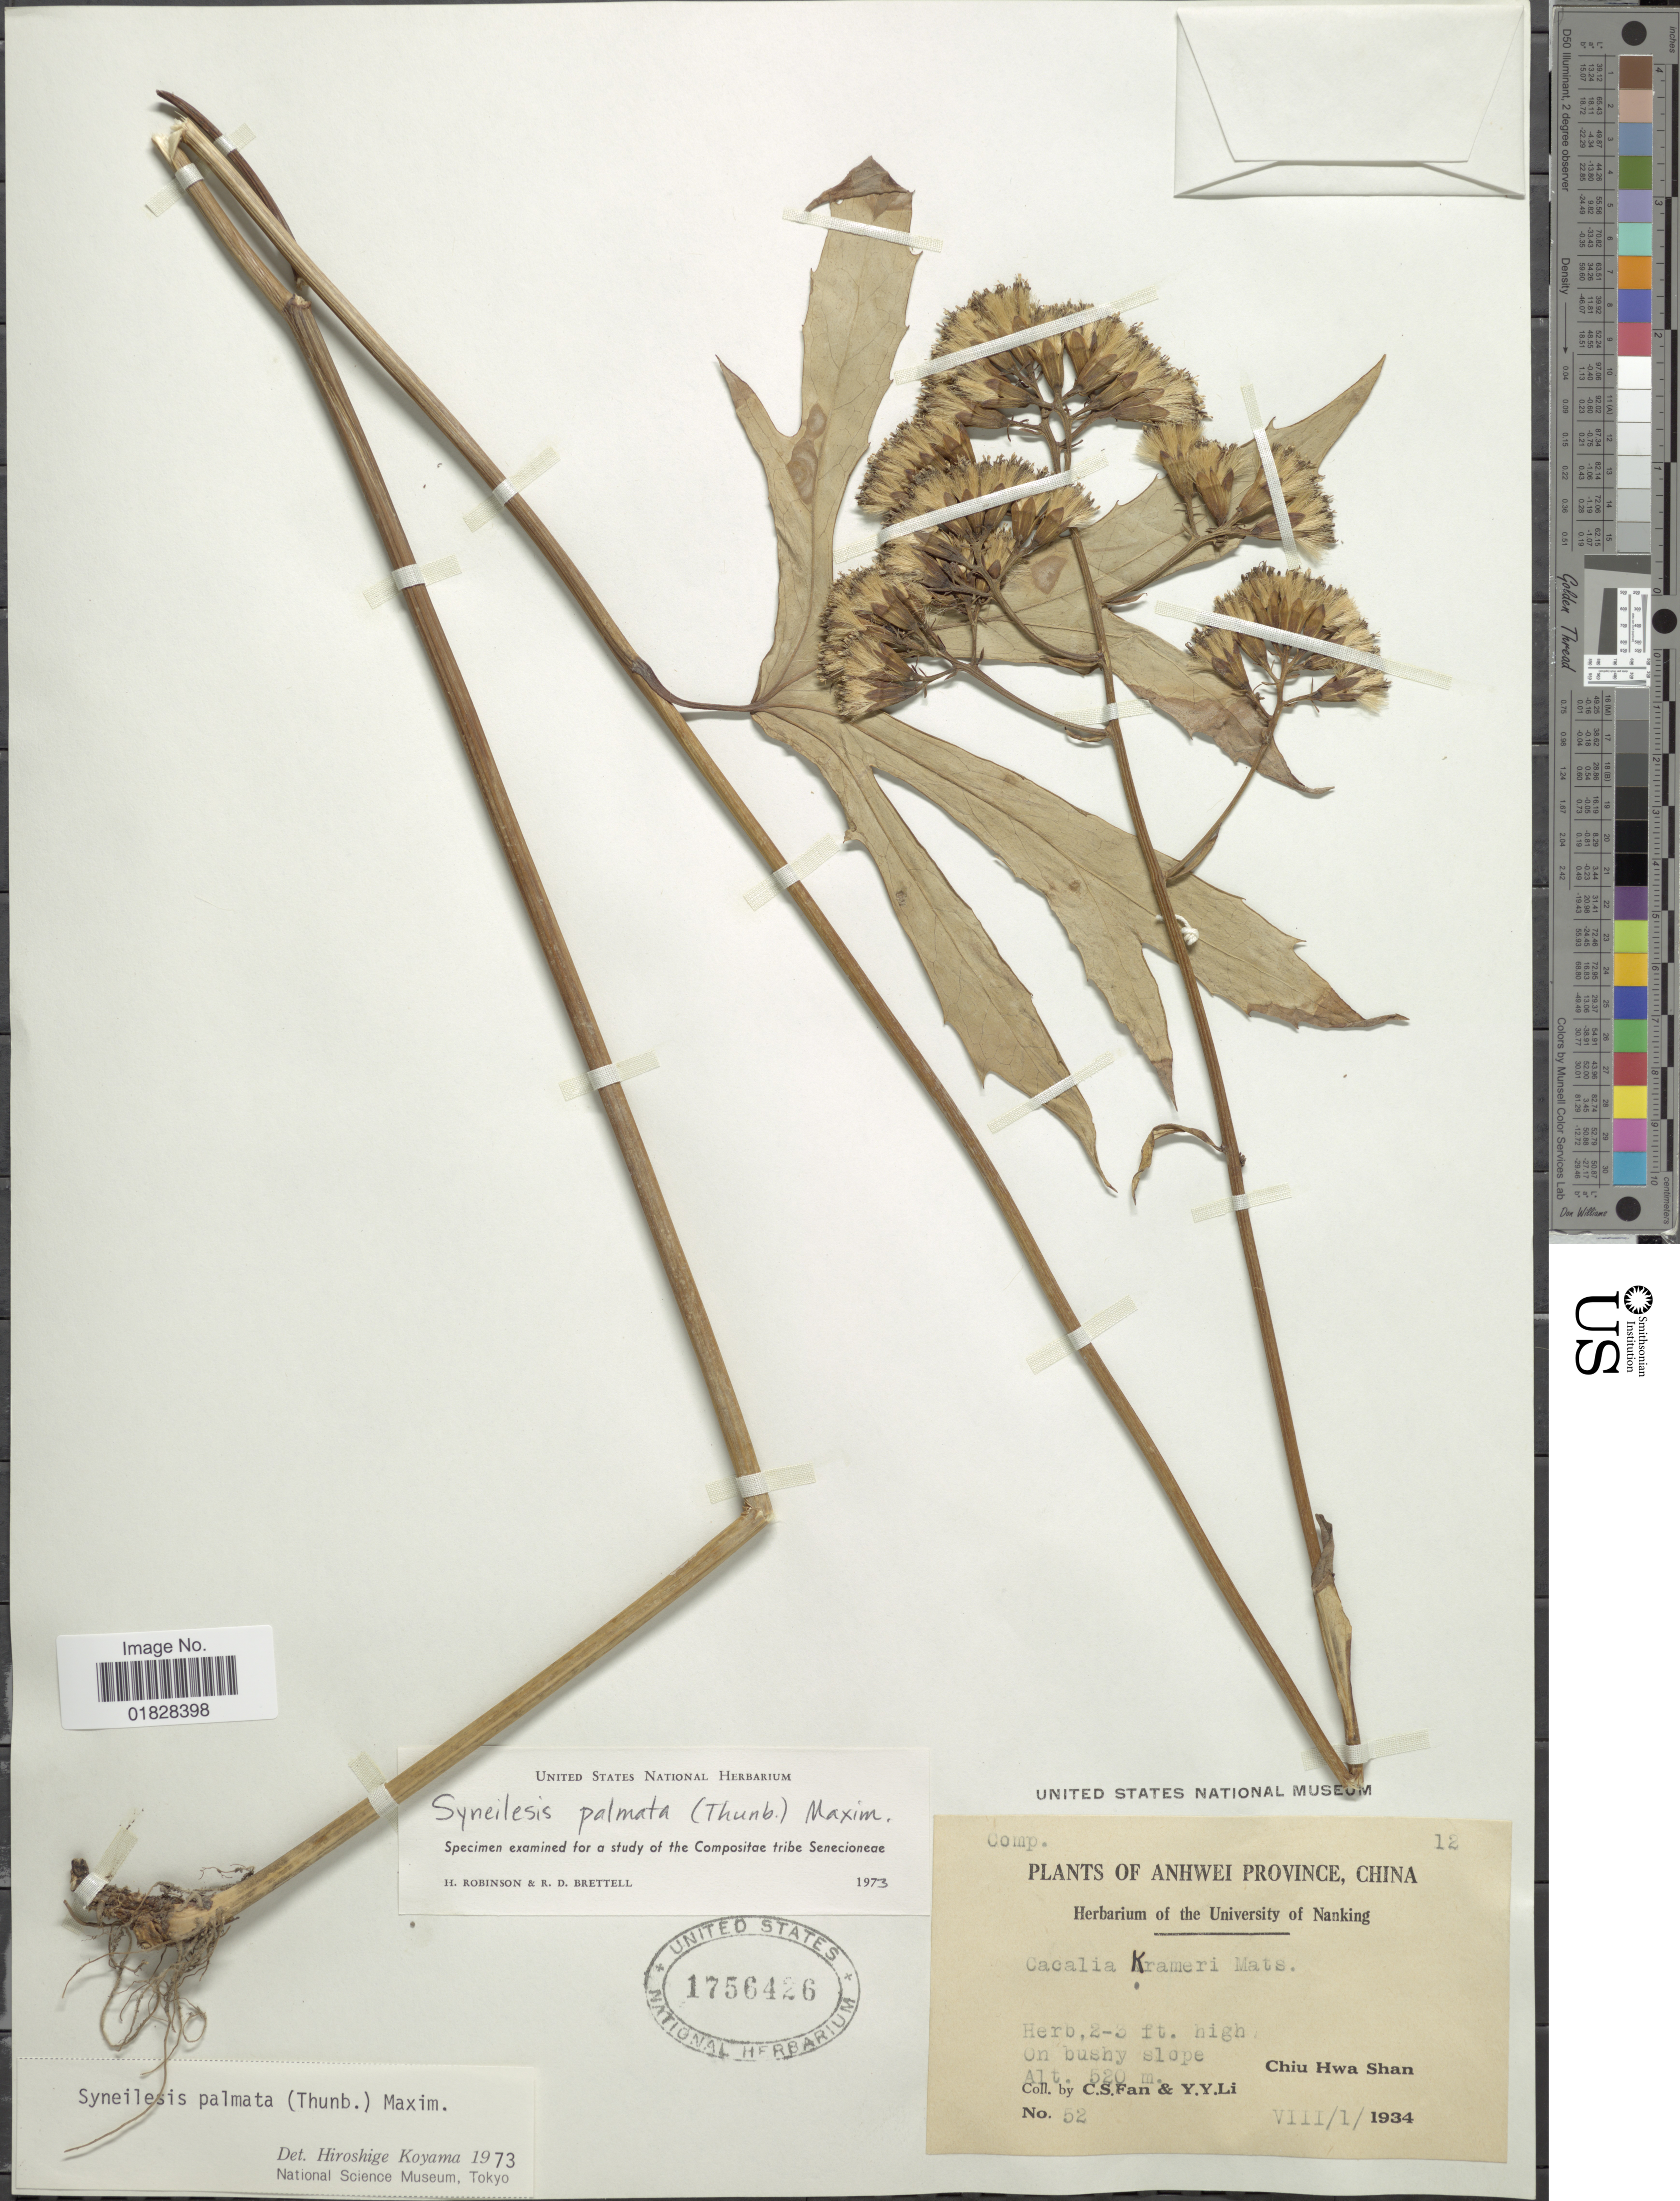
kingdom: Plantae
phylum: Tracheophyta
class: Magnoliopsida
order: Asterales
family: Asteraceae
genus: Syneilesis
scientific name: Syneilesis palmata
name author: (Thunb.) Maxim.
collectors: C. S. Fan & Y. Y. Li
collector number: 52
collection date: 1934-08-01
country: China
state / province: Anhui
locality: Anhwei Province, china. On bushy slope. Chiu Hwa Shan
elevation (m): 520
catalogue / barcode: US 1756426